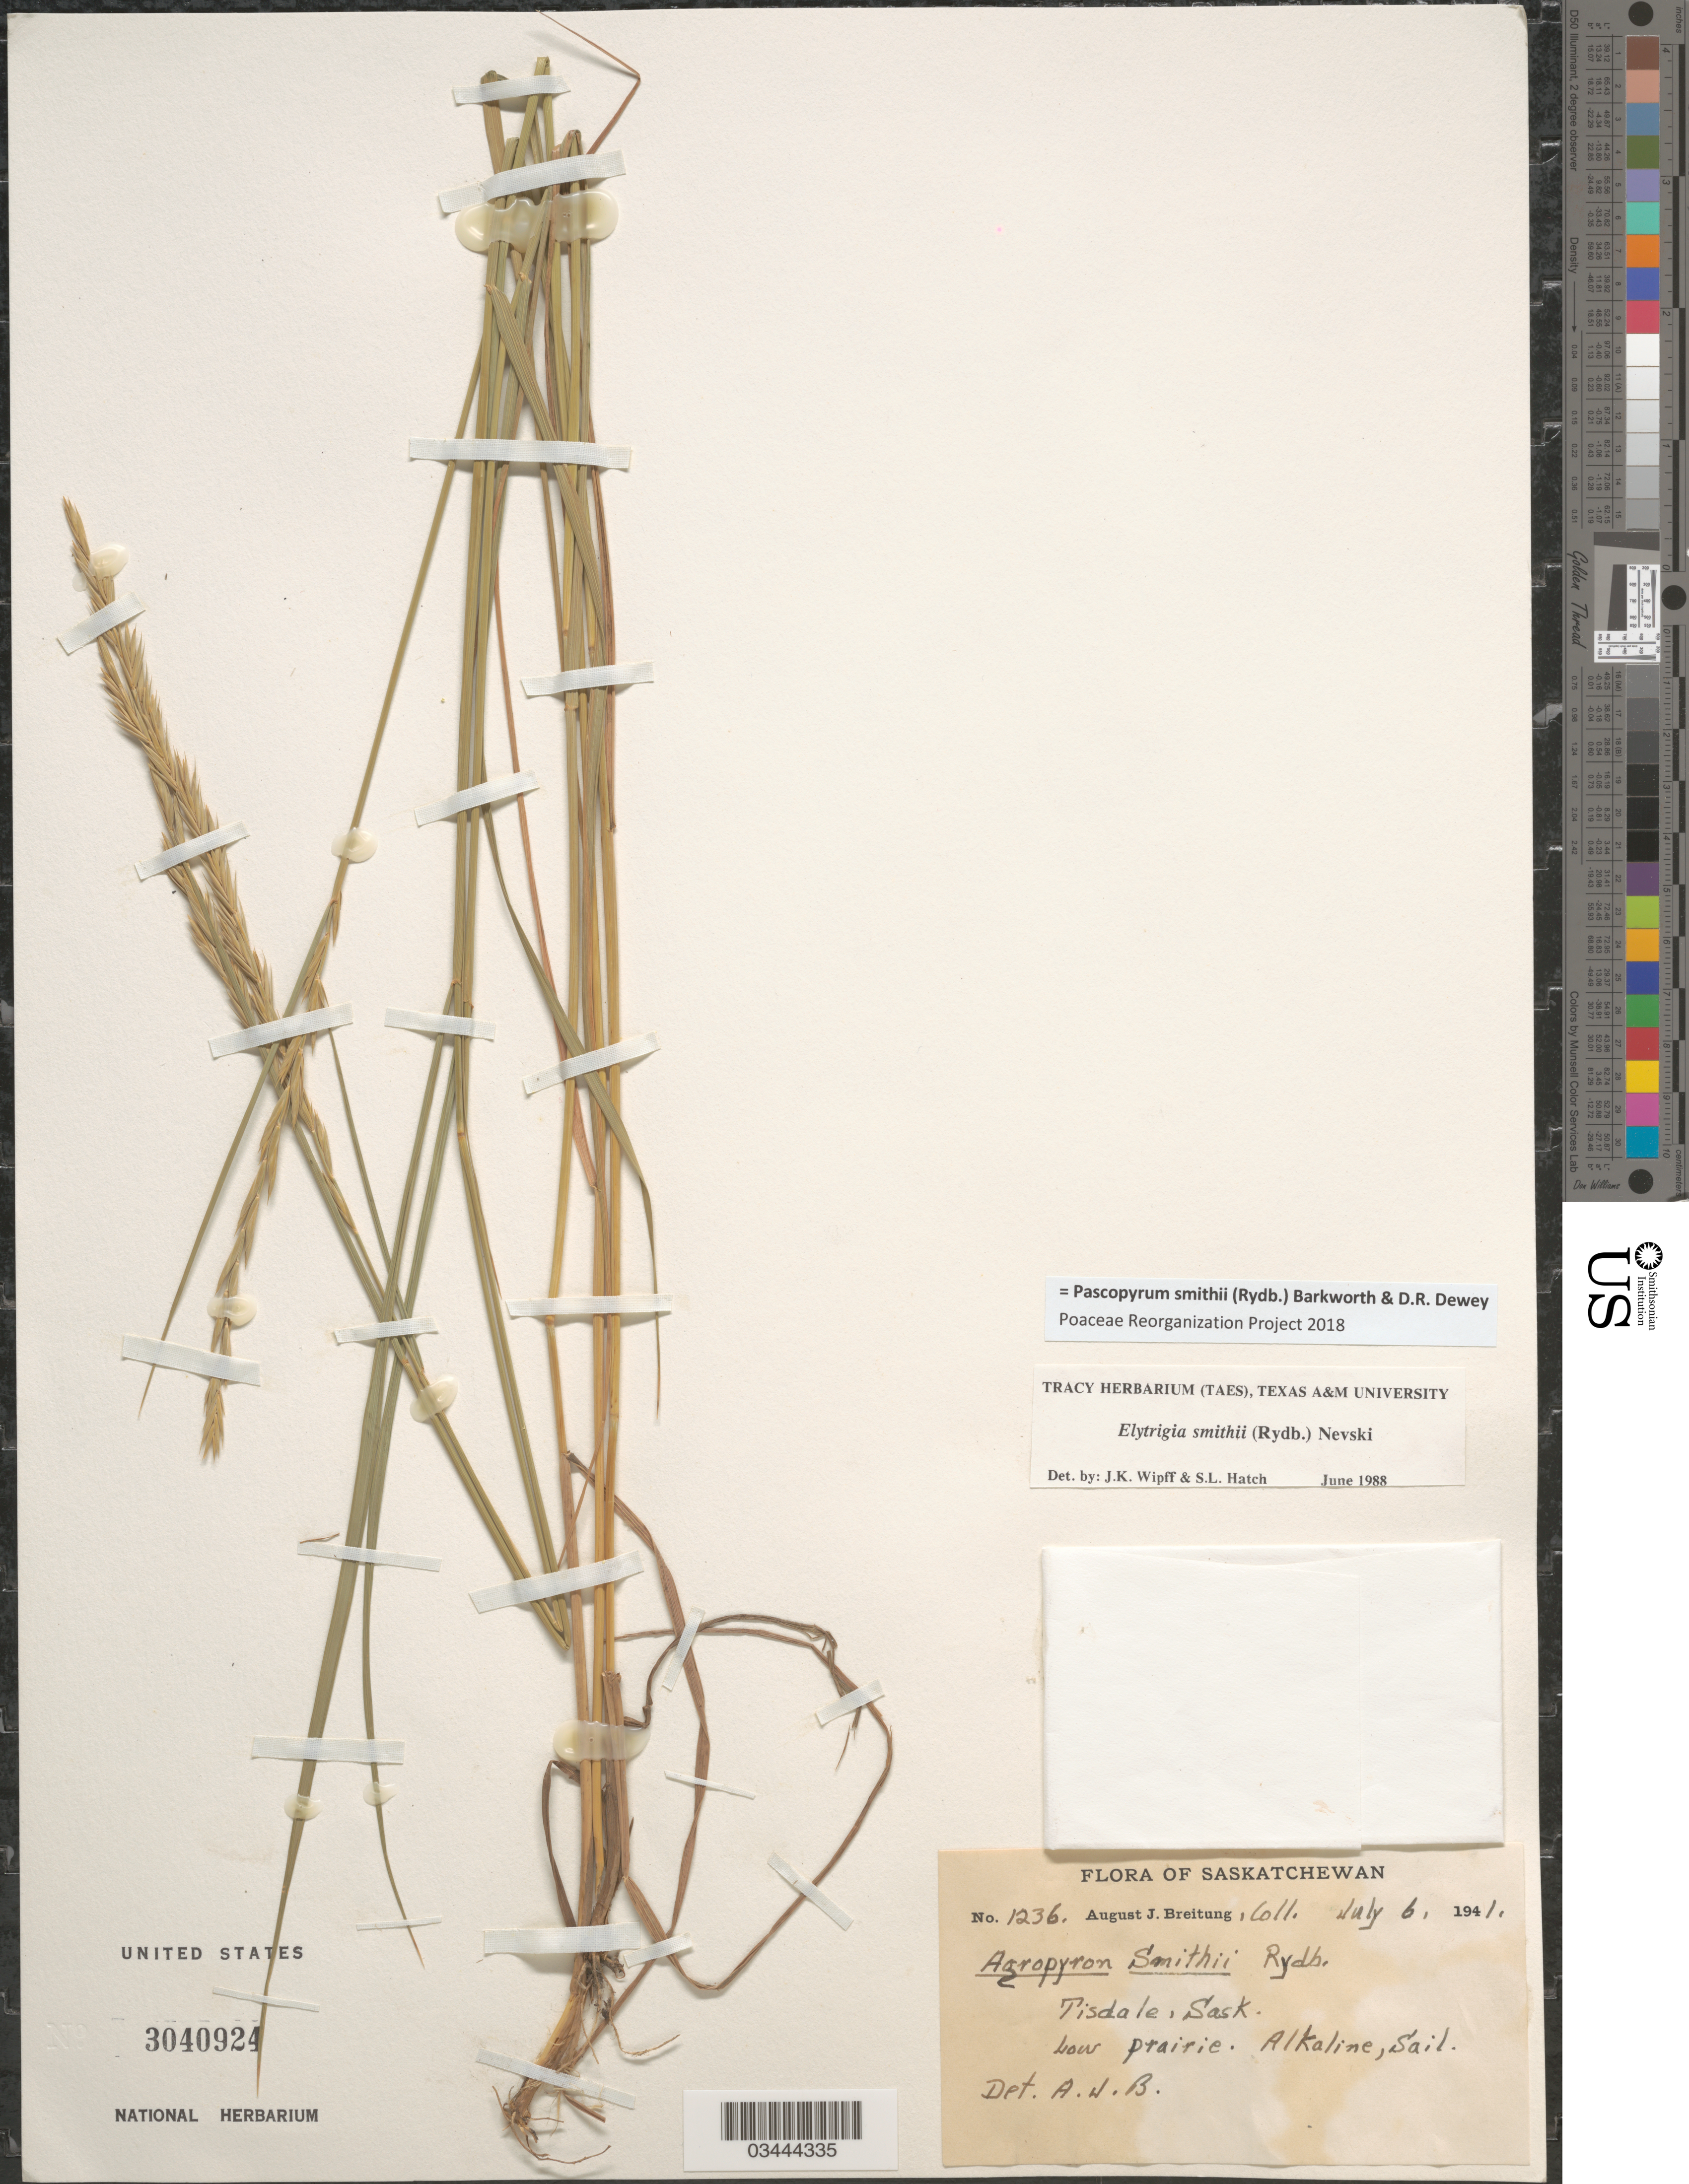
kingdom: Plantae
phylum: Tracheophyta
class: Liliopsida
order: Poales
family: Poaceae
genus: Pascopyrum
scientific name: Pascopyrum smithii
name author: (Rydb.) Barkworth & Dewey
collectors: A. Breitung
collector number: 1236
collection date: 1941-07-06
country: Canada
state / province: Saskatchewan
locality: Tisdale. Low prairie.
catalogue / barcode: US 3040924